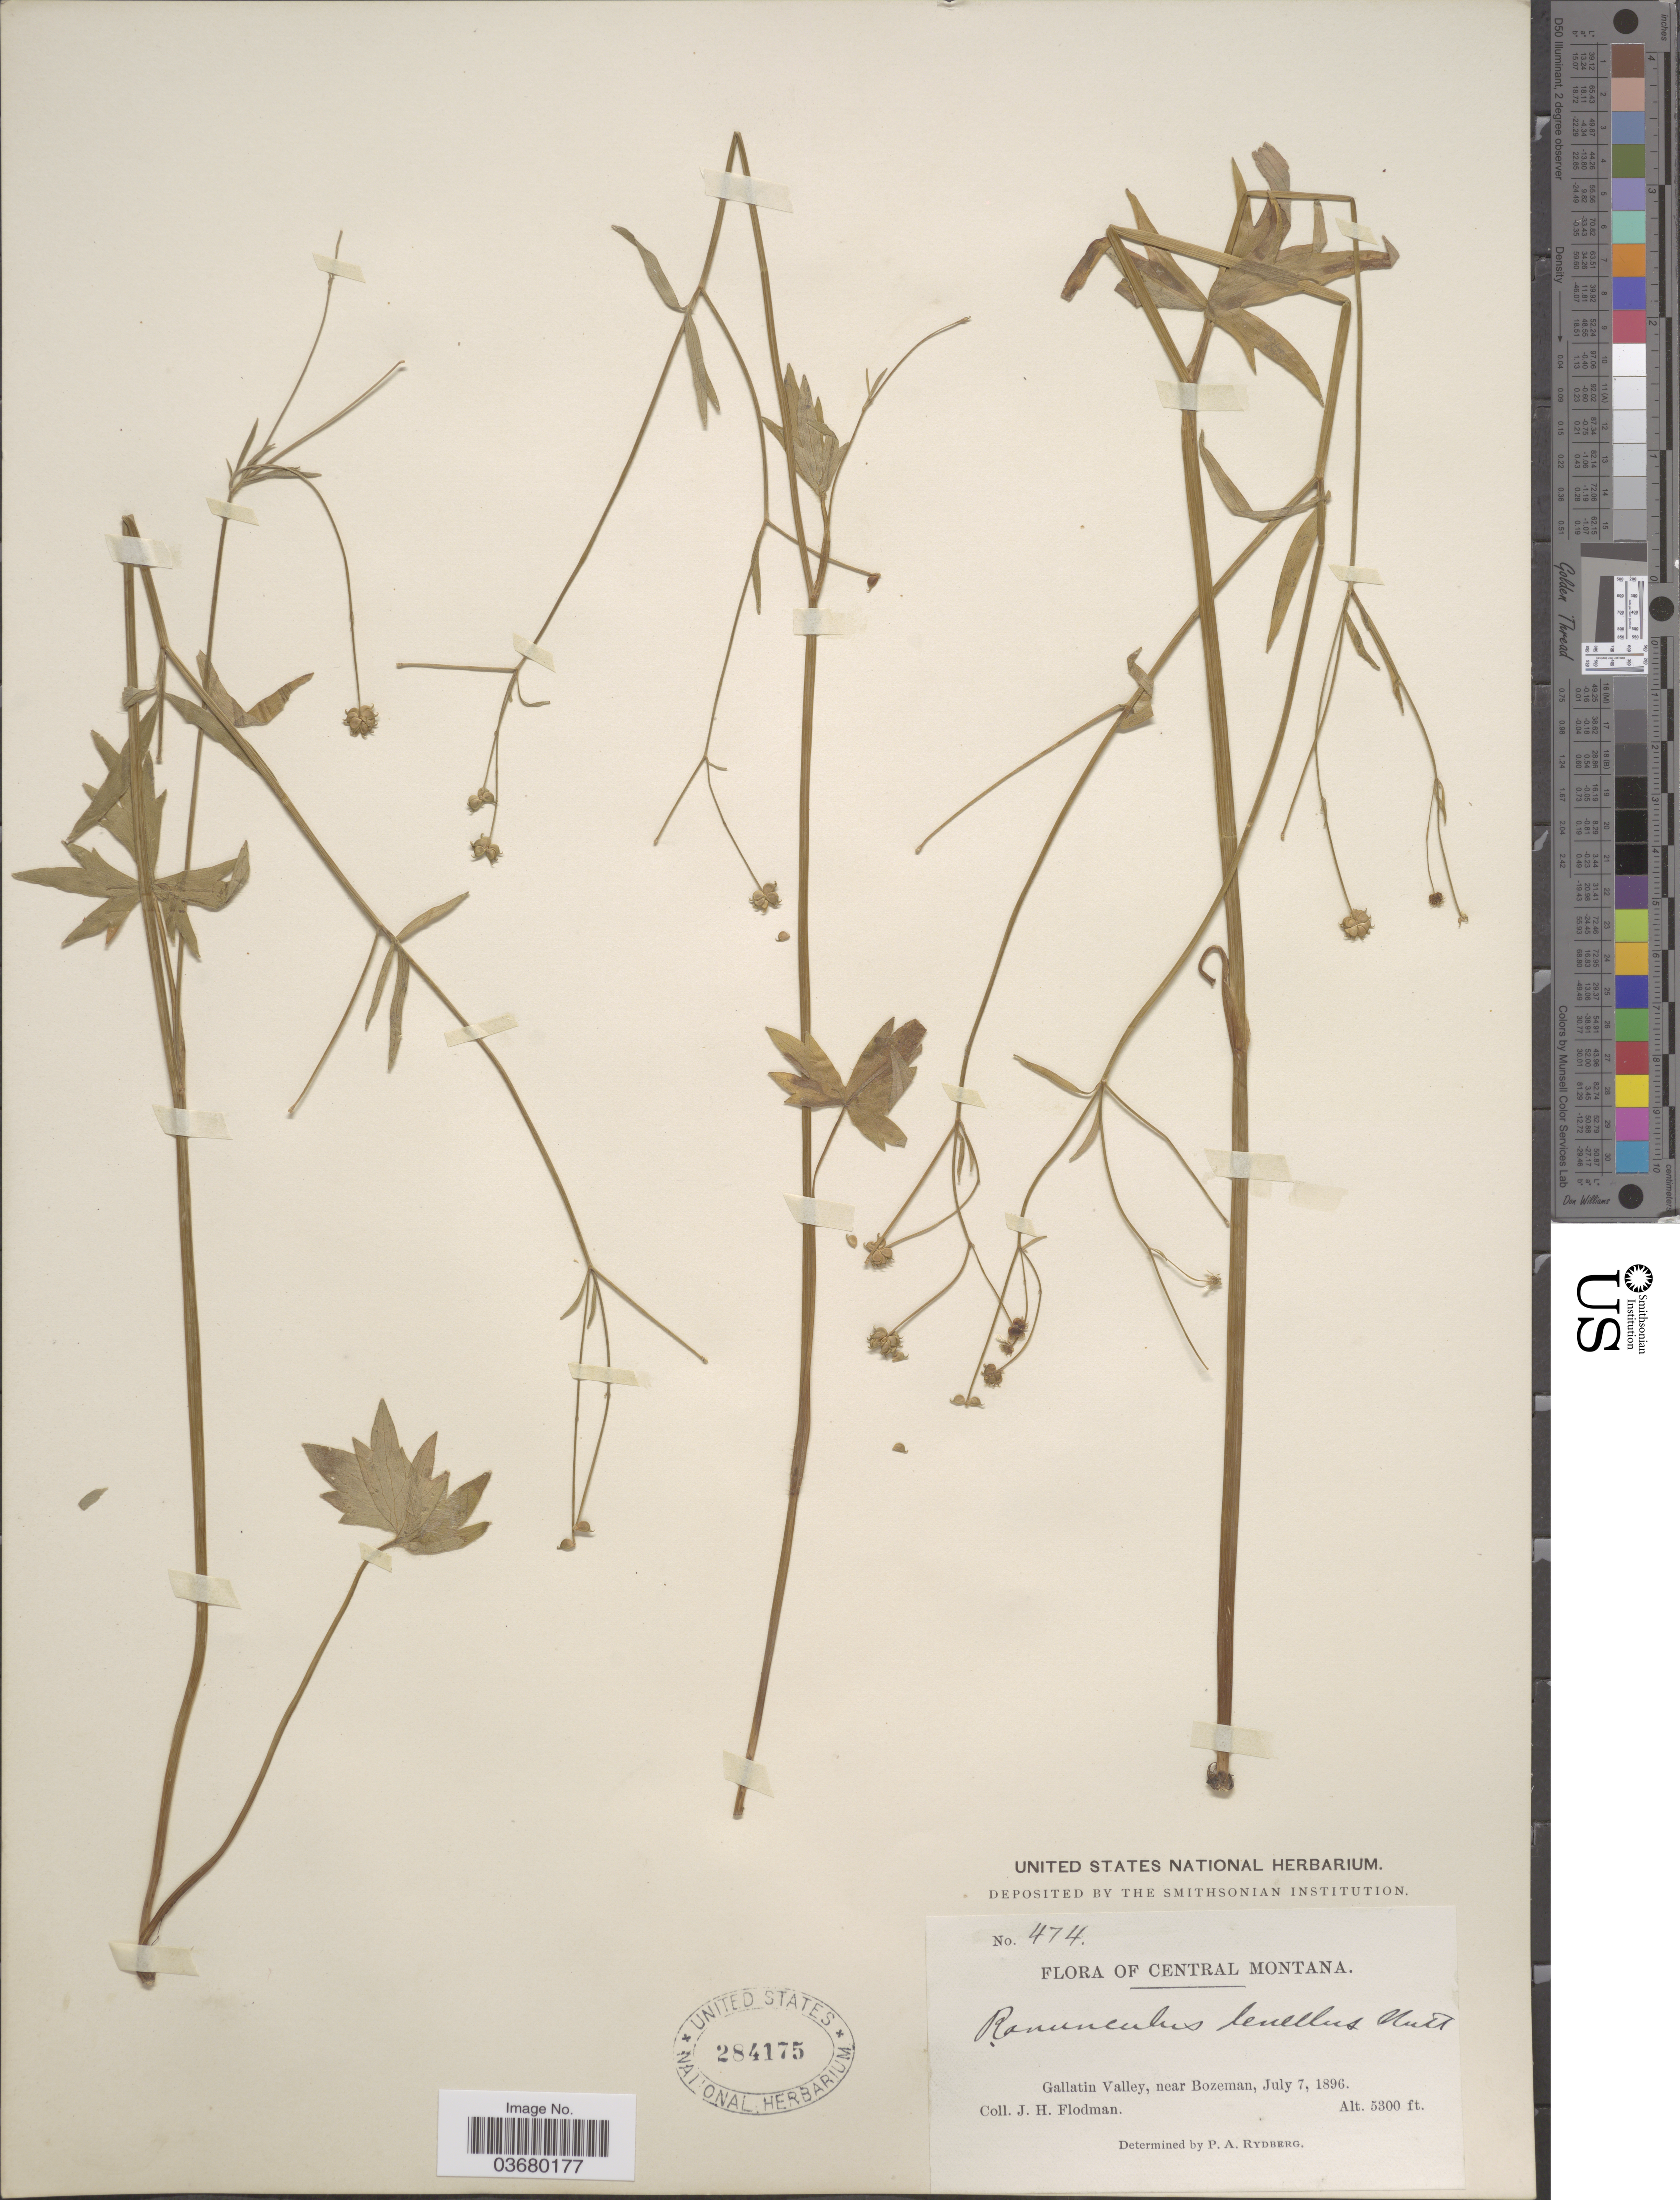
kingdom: Plantae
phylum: Tracheophyta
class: Magnoliopsida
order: Ranunculales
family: Ranunculaceae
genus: Ranunculus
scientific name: Ranunculus bongardii var. tenellus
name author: (A. Gray) Greene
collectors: J. Flodman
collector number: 474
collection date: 1896-07-07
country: United States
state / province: Montana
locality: Central Montana. Gallatin Valley, near Bozeman.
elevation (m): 1615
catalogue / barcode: US 284175